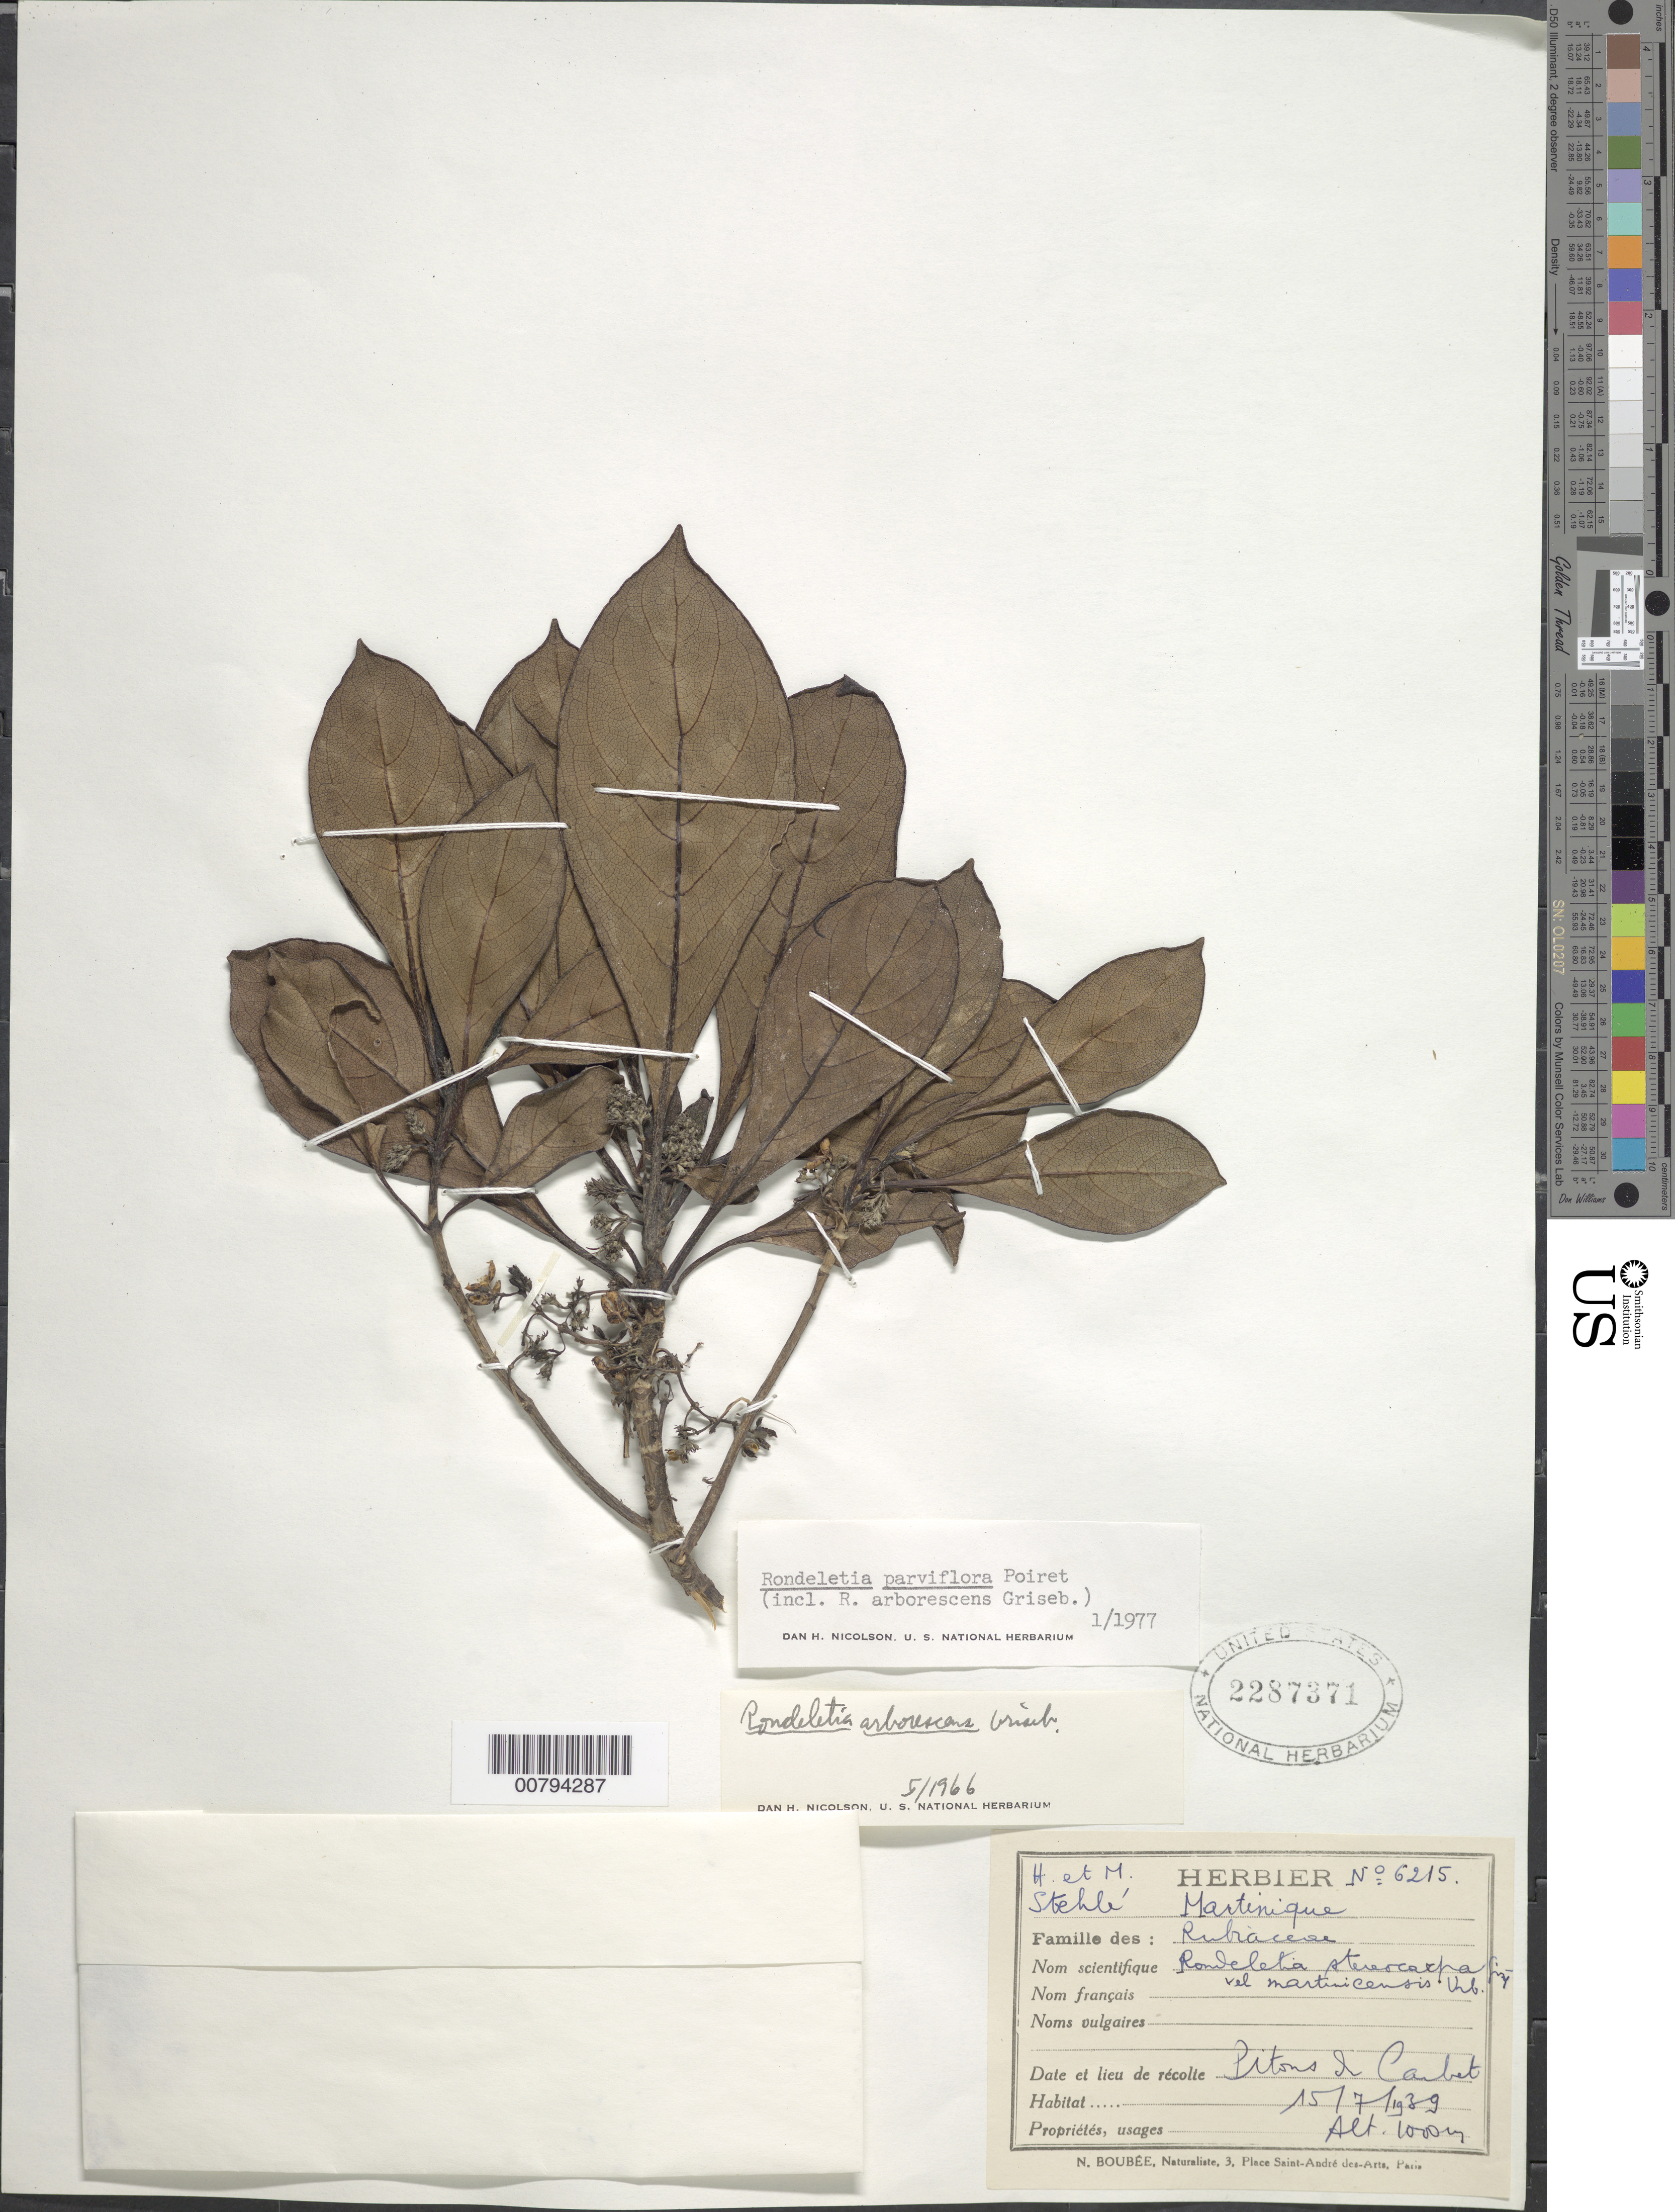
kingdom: Plantae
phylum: Tracheophyta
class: Magnoliopsida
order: Gentianales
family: Rubiaceae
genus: Rondeletia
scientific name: Rondeletia parviflora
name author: Poir.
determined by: Nicolson, Dan H.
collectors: H. Stehlé & M. Stehlé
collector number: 6215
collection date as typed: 15 Jul 1939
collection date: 1939-07-15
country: Martinique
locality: Pitons du Carbet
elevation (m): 1000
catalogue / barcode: US 2287371